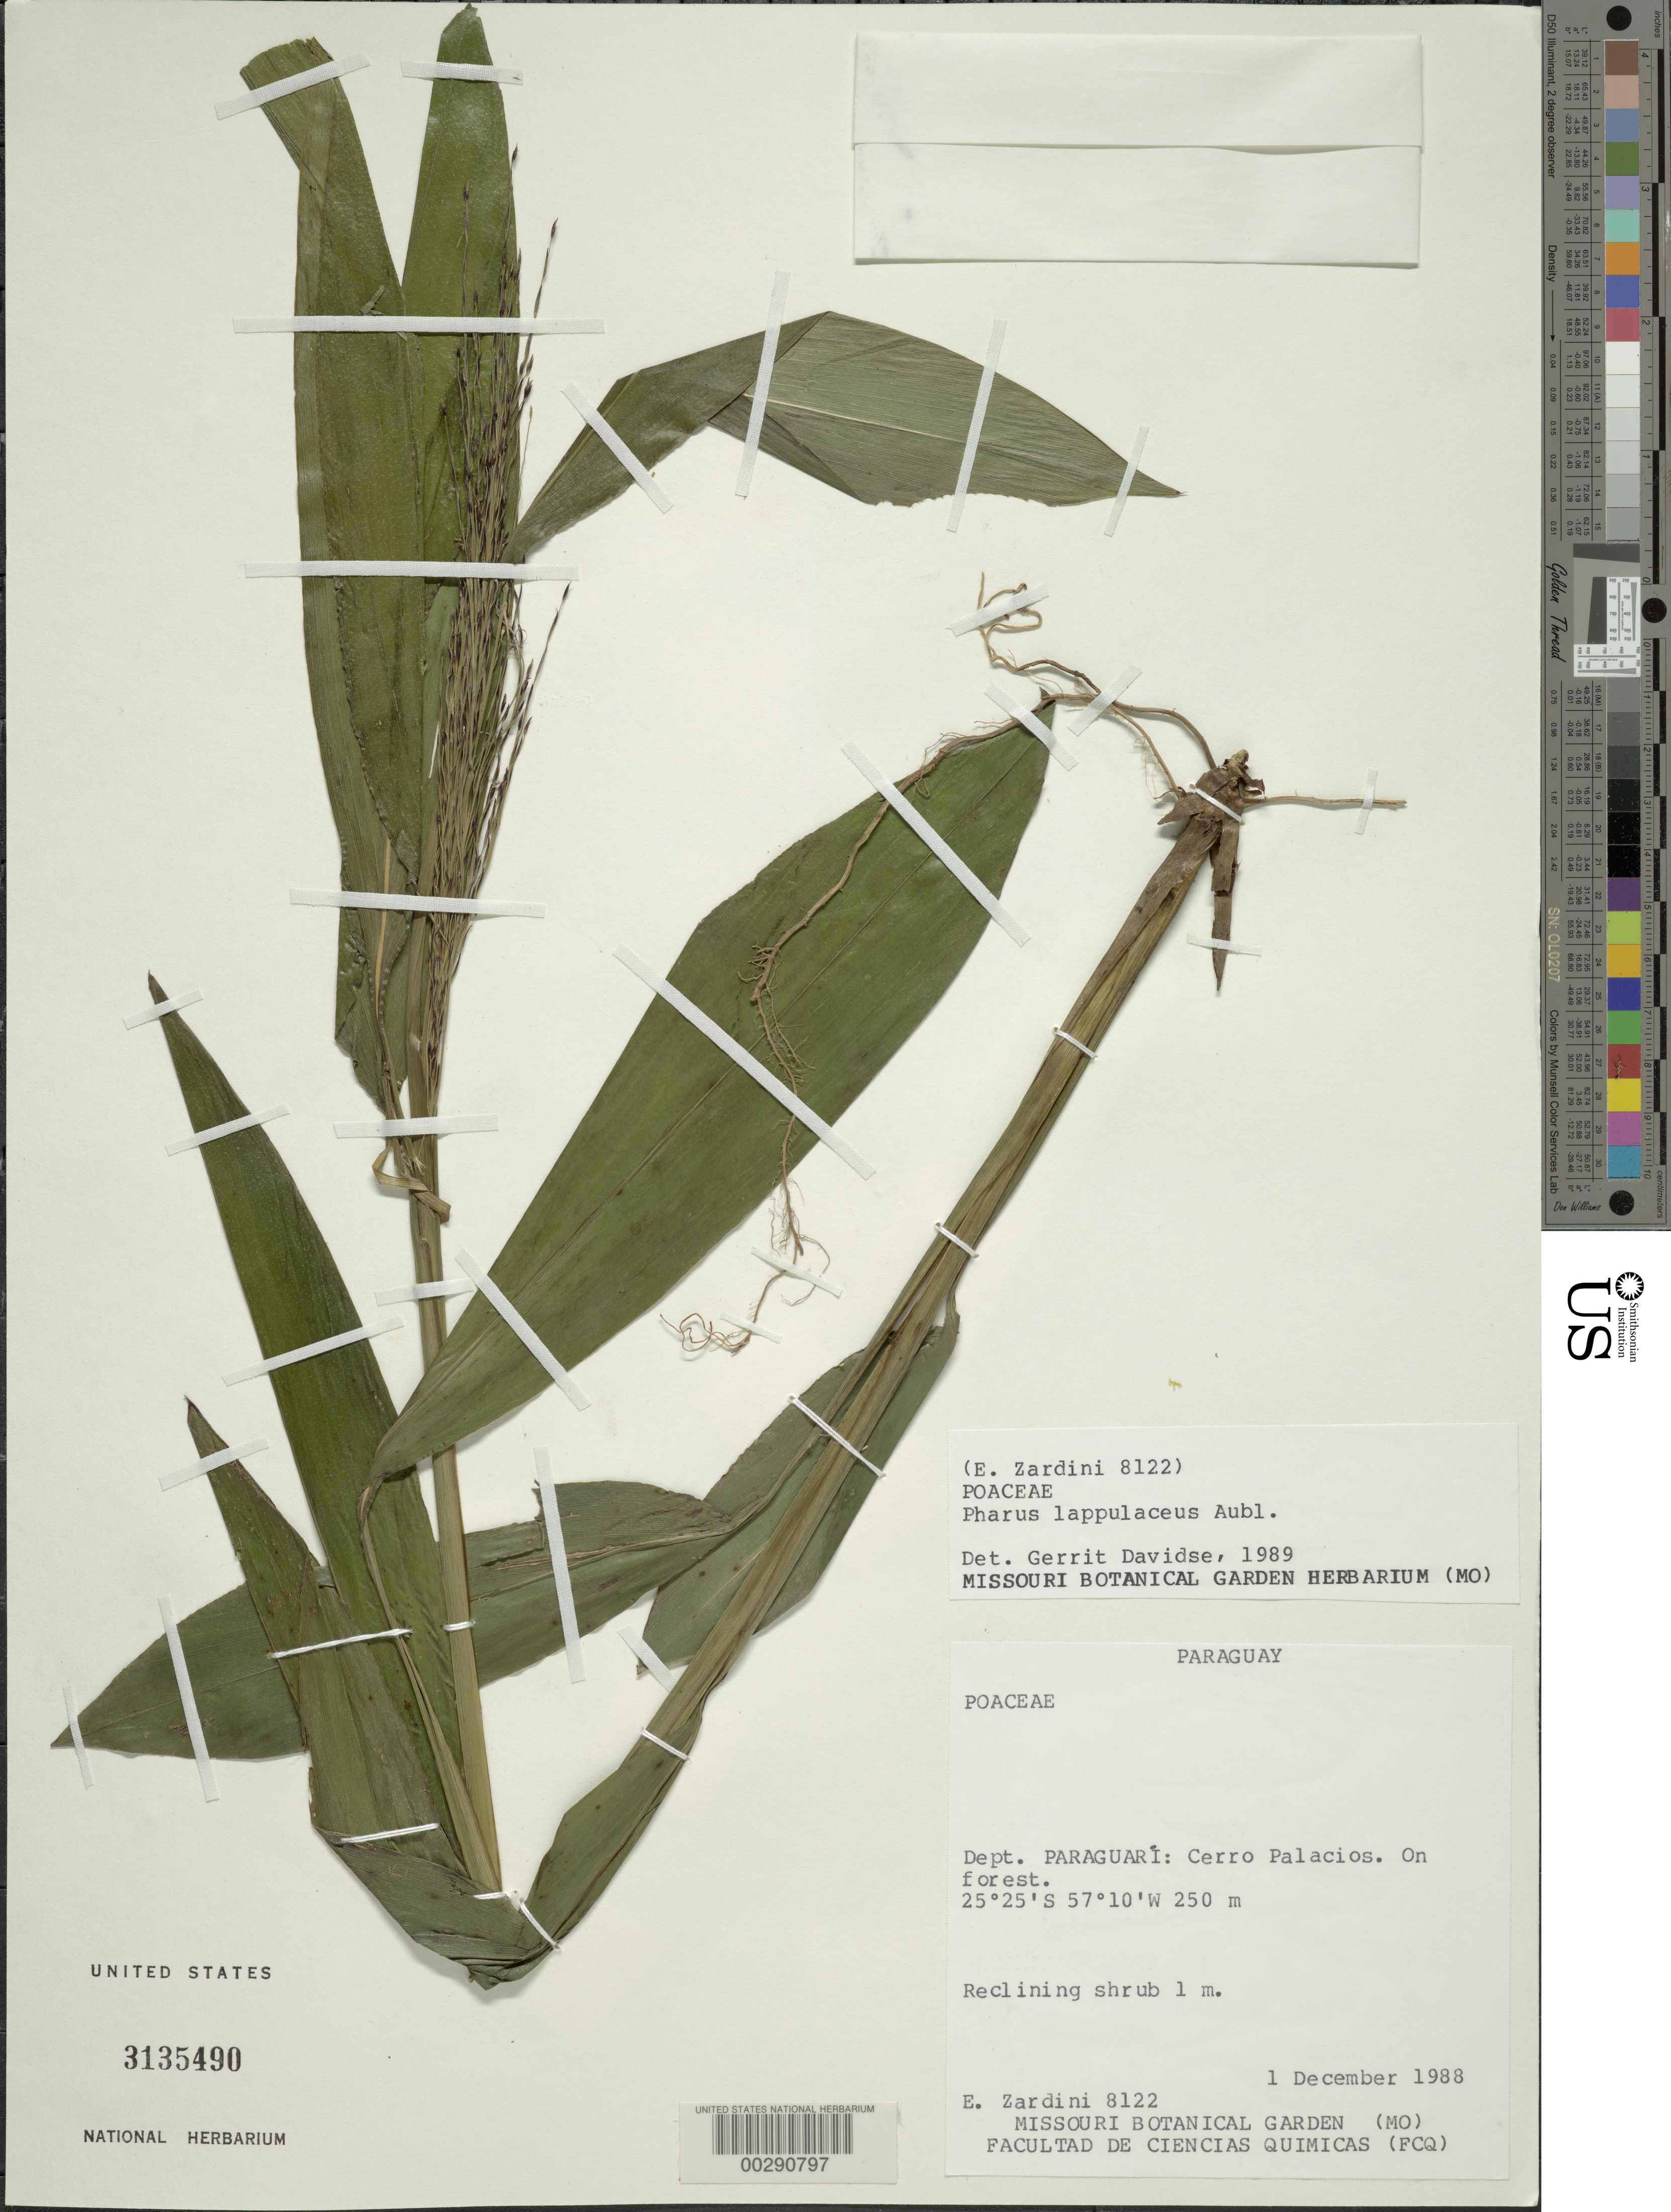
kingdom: Plantae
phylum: Tracheophyta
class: Liliopsida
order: Poales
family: Poaceae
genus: Pharus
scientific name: Pharus lappulaceus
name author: Aubl.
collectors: E. M. Zardini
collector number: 8122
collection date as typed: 01 Dec 1988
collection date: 1988-12-01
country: Paraguay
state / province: Paraguarí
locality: Cerro palacios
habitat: On forest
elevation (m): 250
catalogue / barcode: US 3135490